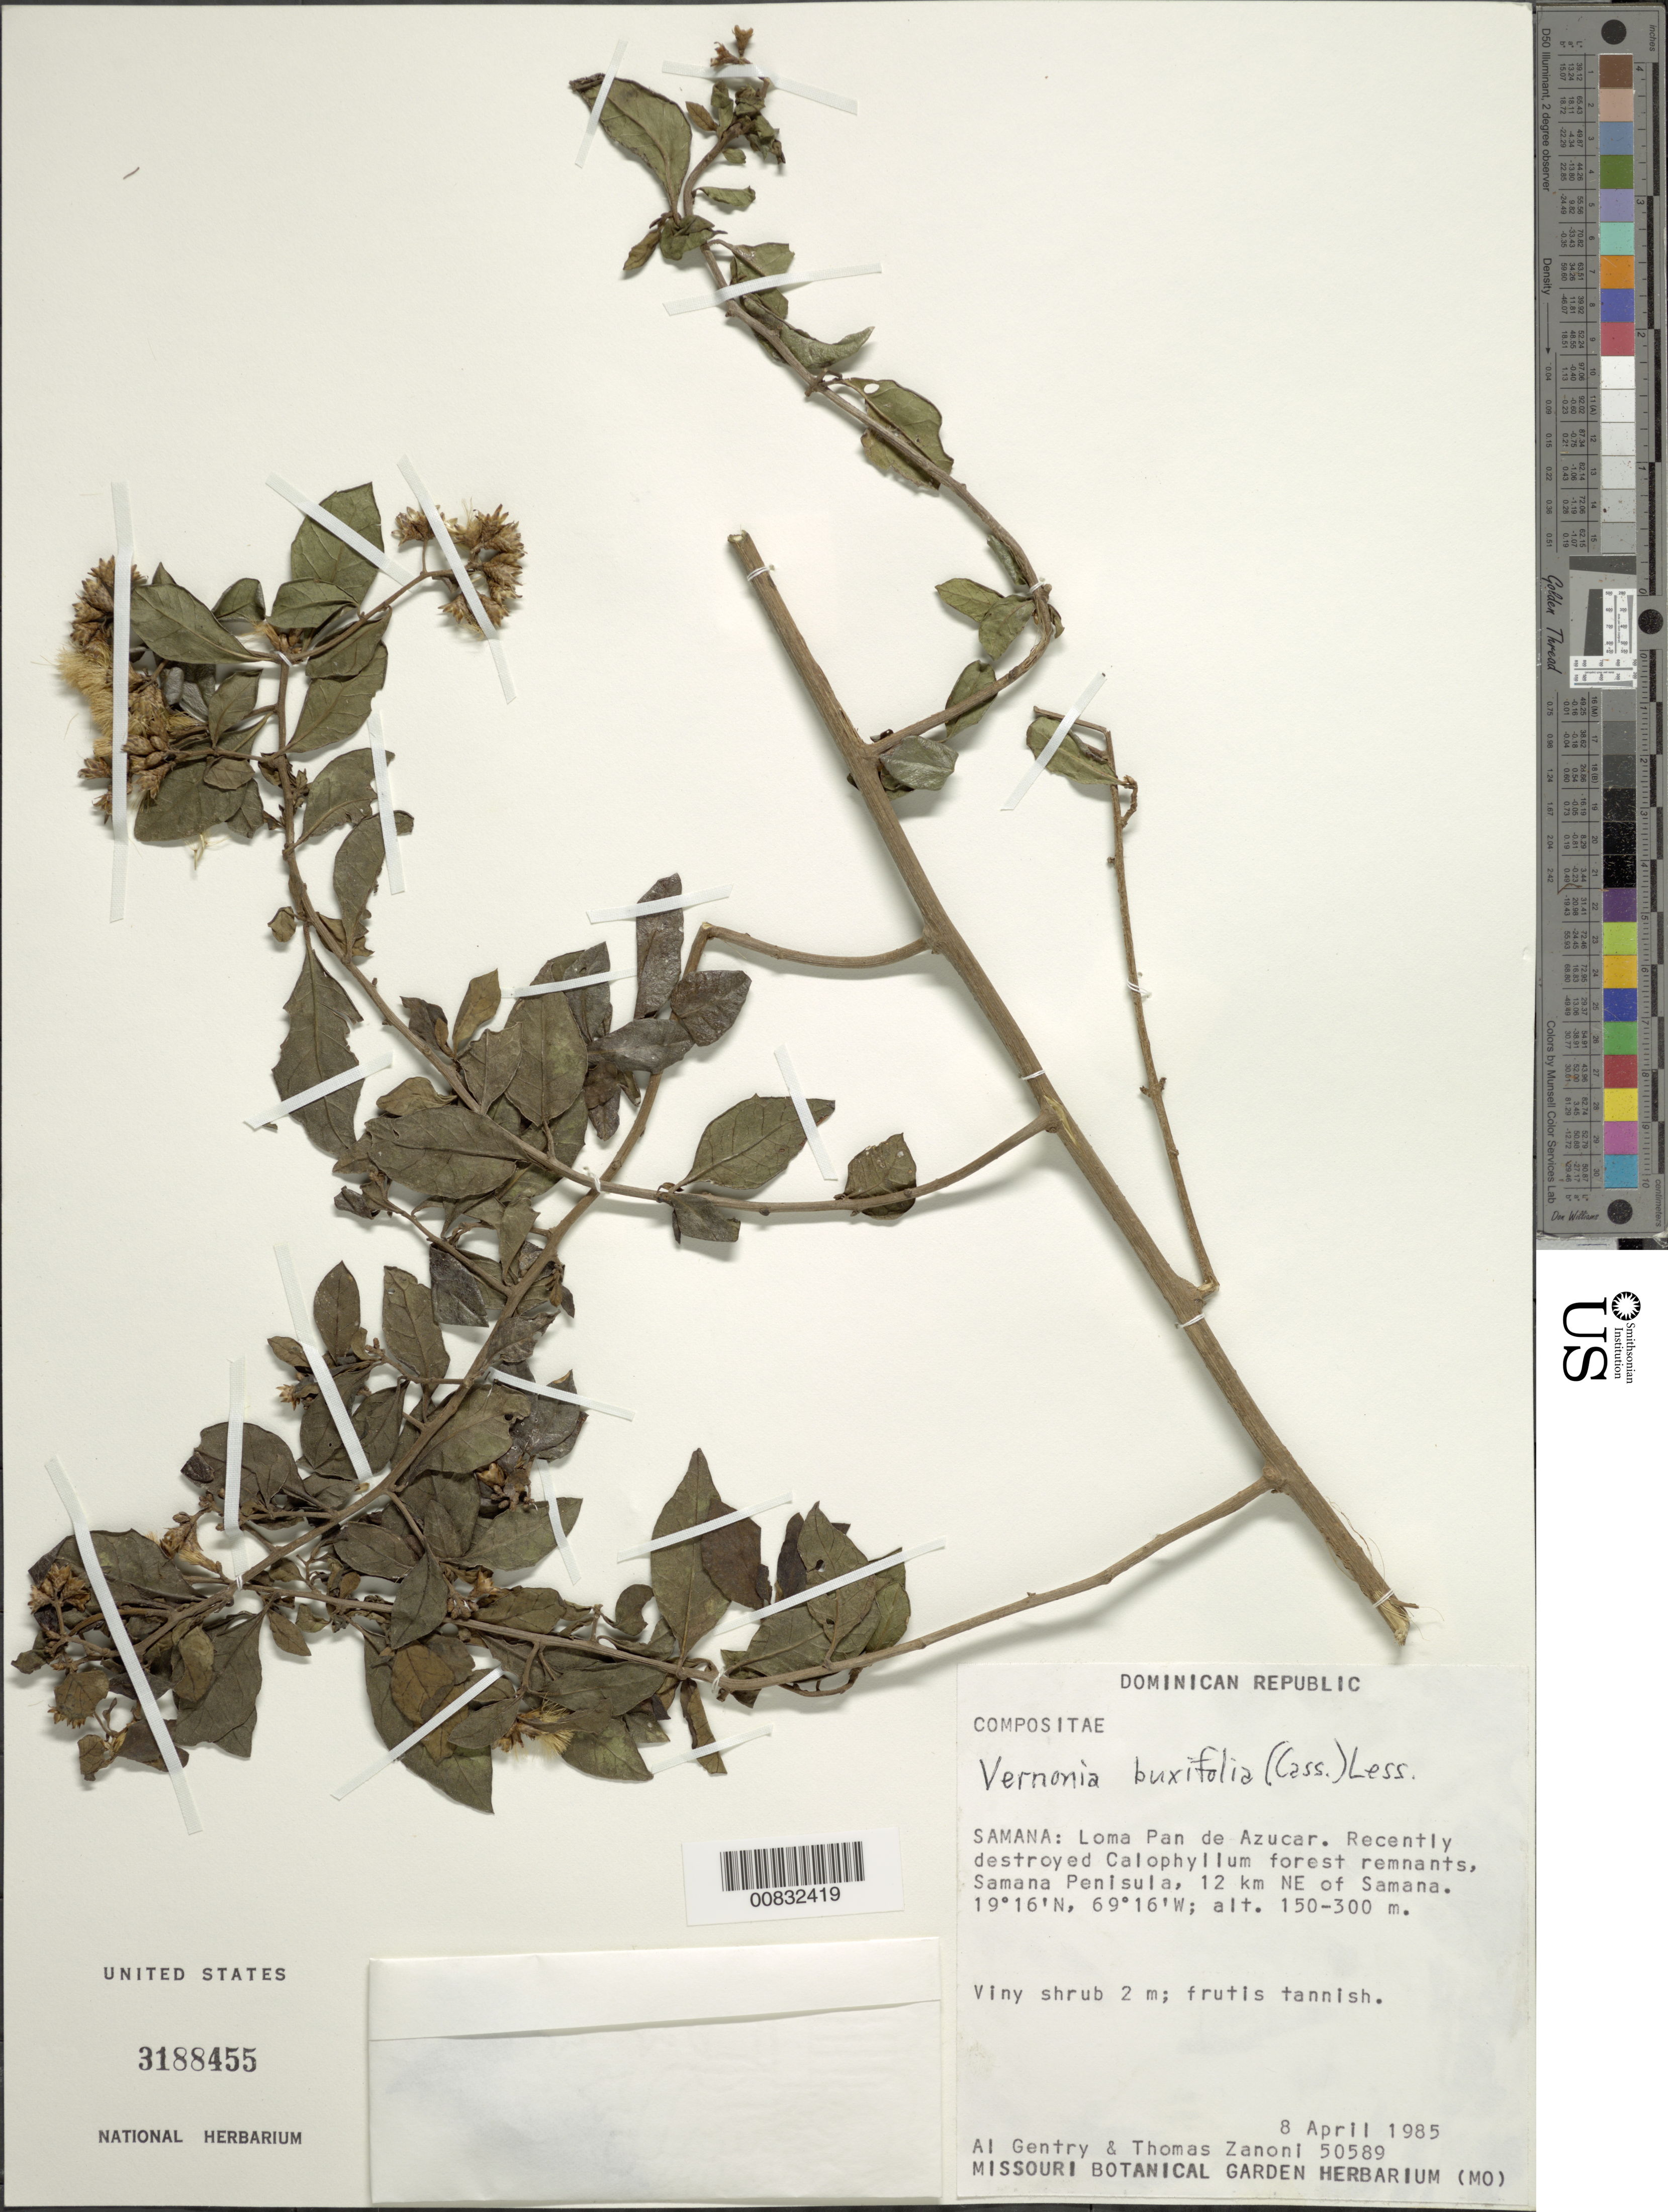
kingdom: Plantae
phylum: Tracheophyta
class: Magnoliopsida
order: Asterales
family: Asteraceae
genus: Vernonanthura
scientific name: Vernonanthura buxifolia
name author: (Less.) H. Rob.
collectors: A. H. Gentry & T. A. Zanoni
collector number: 50589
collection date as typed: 08 Apr 1985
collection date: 1985-04-08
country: Dominican Republic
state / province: Samana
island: Hispaniola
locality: Loma Pan de Azucar, Samaná Peninsula, 12 km NE of Samaná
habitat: Recently destroyed Calophyllum forest remnants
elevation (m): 150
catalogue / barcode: US 3188455